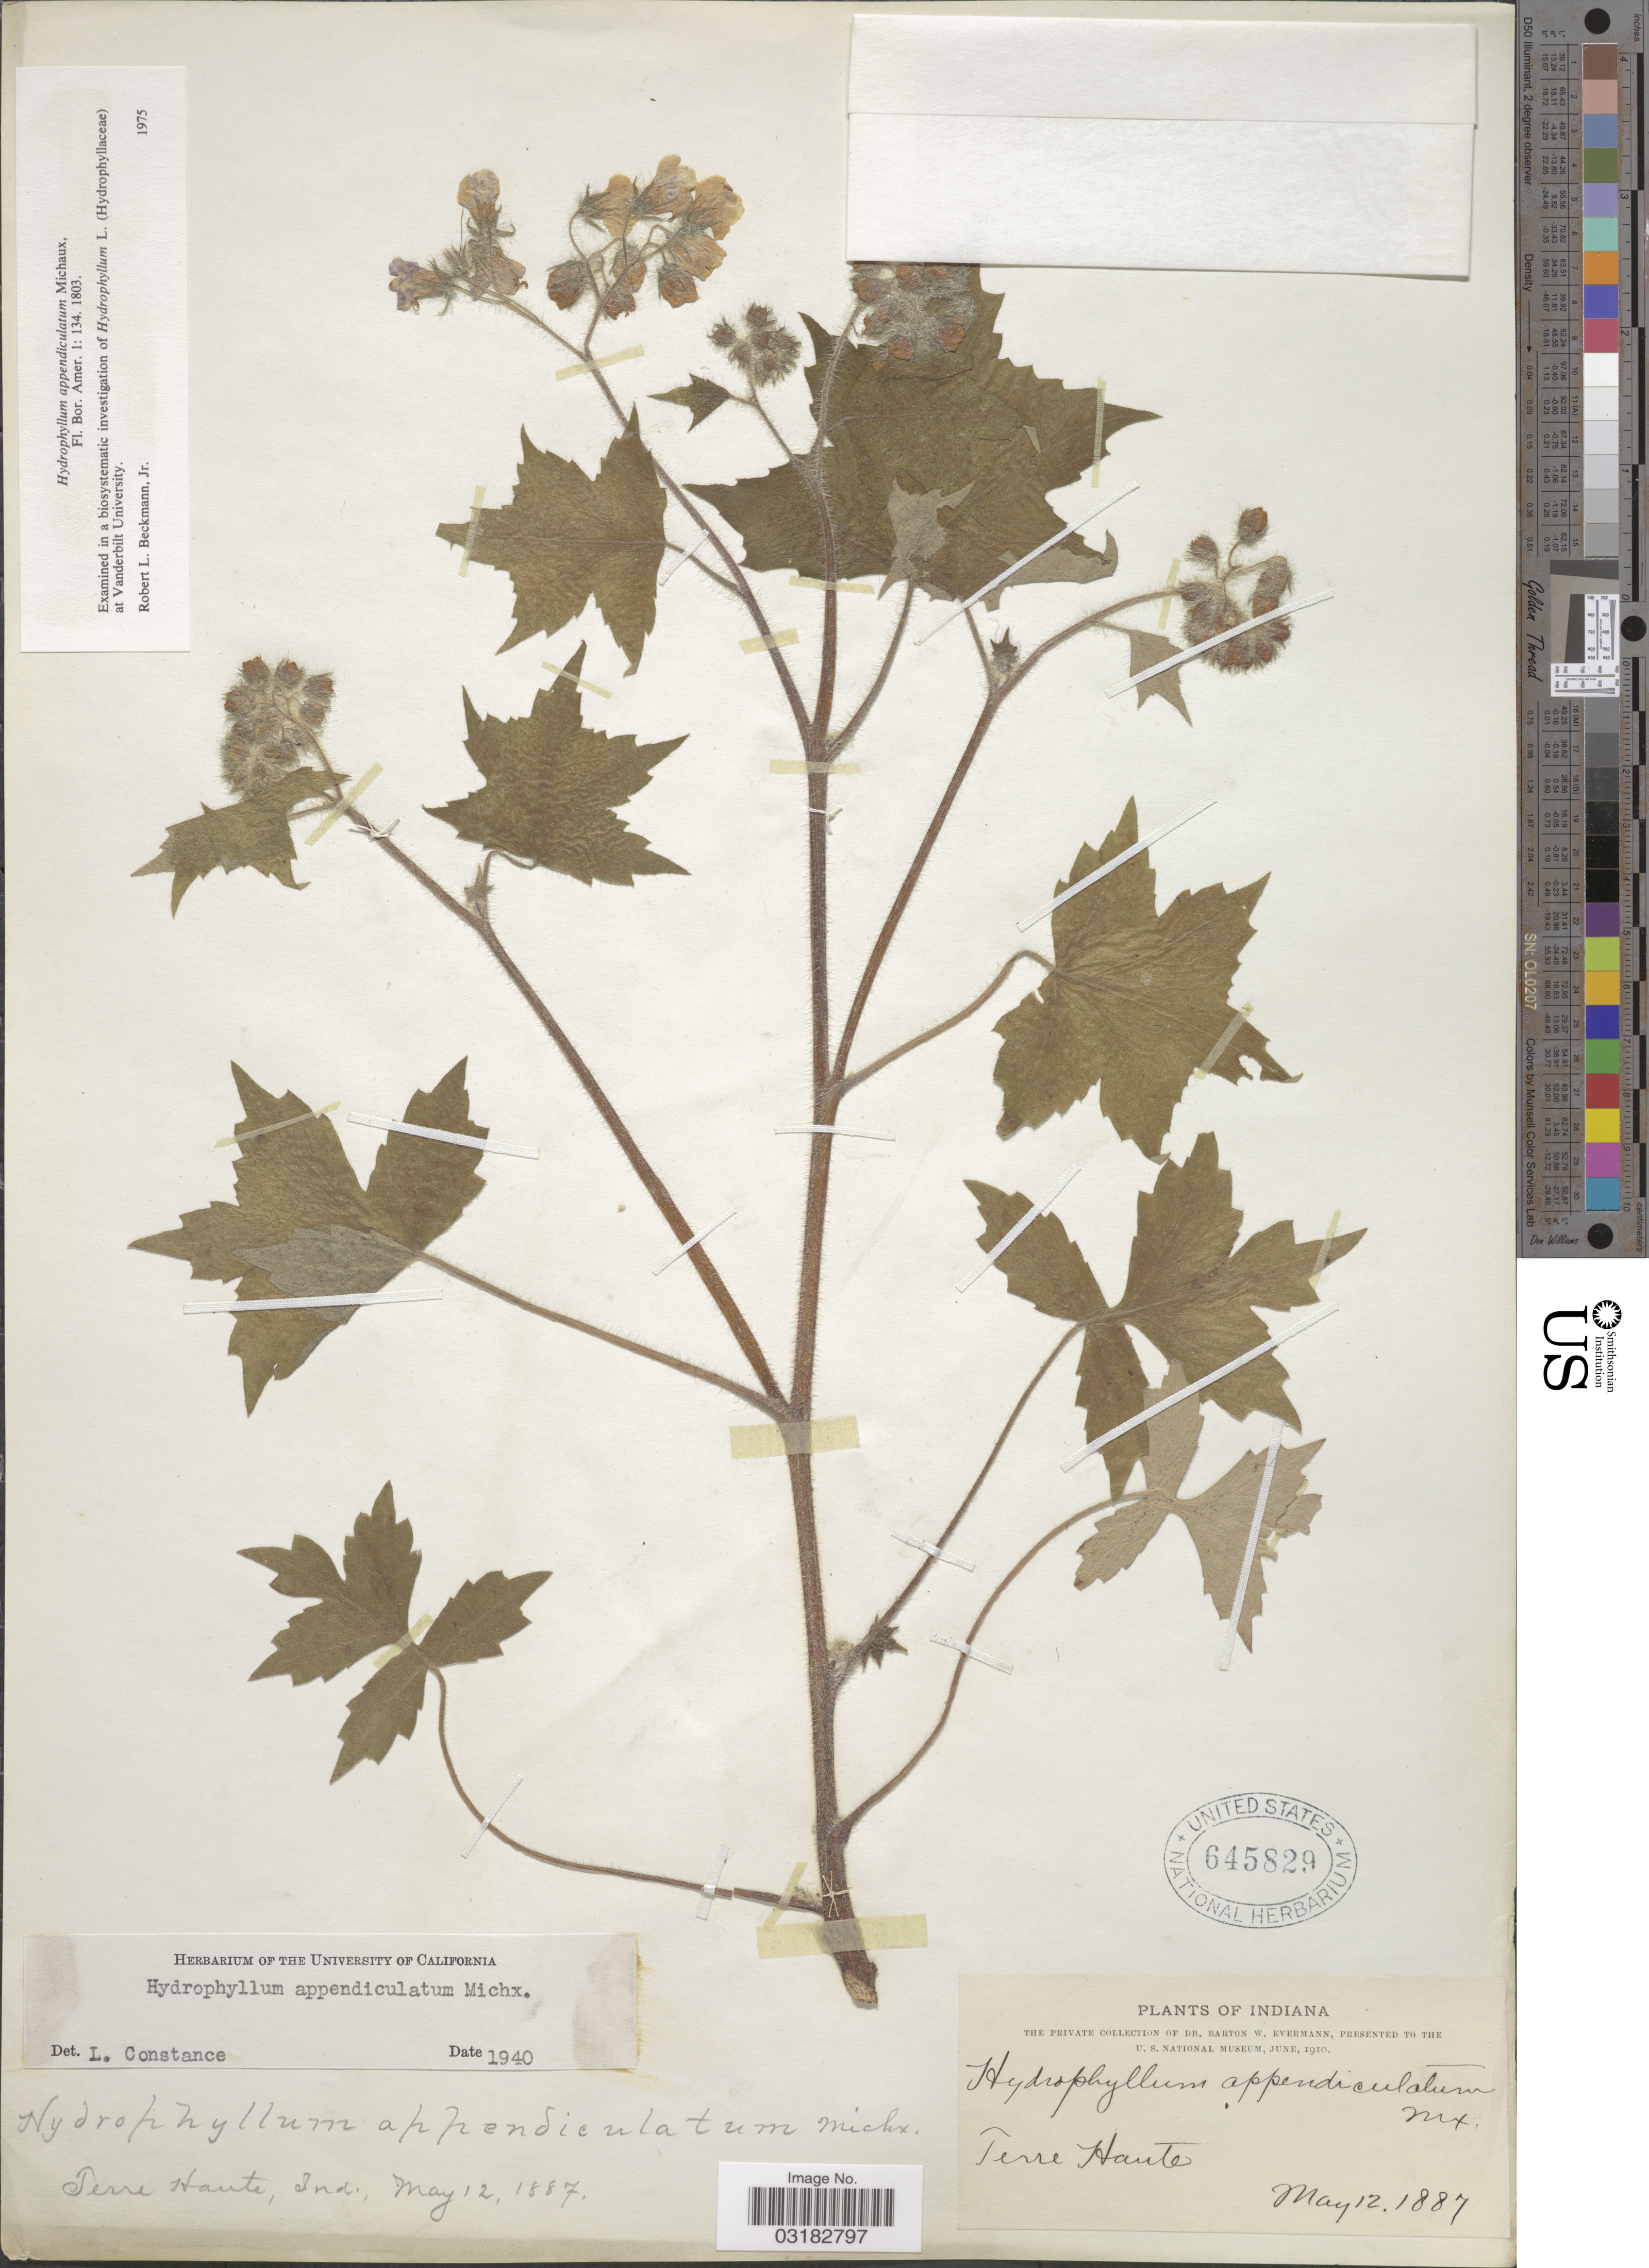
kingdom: Plantae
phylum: Tracheophyta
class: Magnoliopsida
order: Boraginales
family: Hydrophyllaceae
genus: Hydrophyllum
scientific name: Hydrophyllum appendiculatum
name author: Michx.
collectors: B. W. Evermann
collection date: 1887-05-12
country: United States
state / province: Indiana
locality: Terre Haute.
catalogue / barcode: US 645829